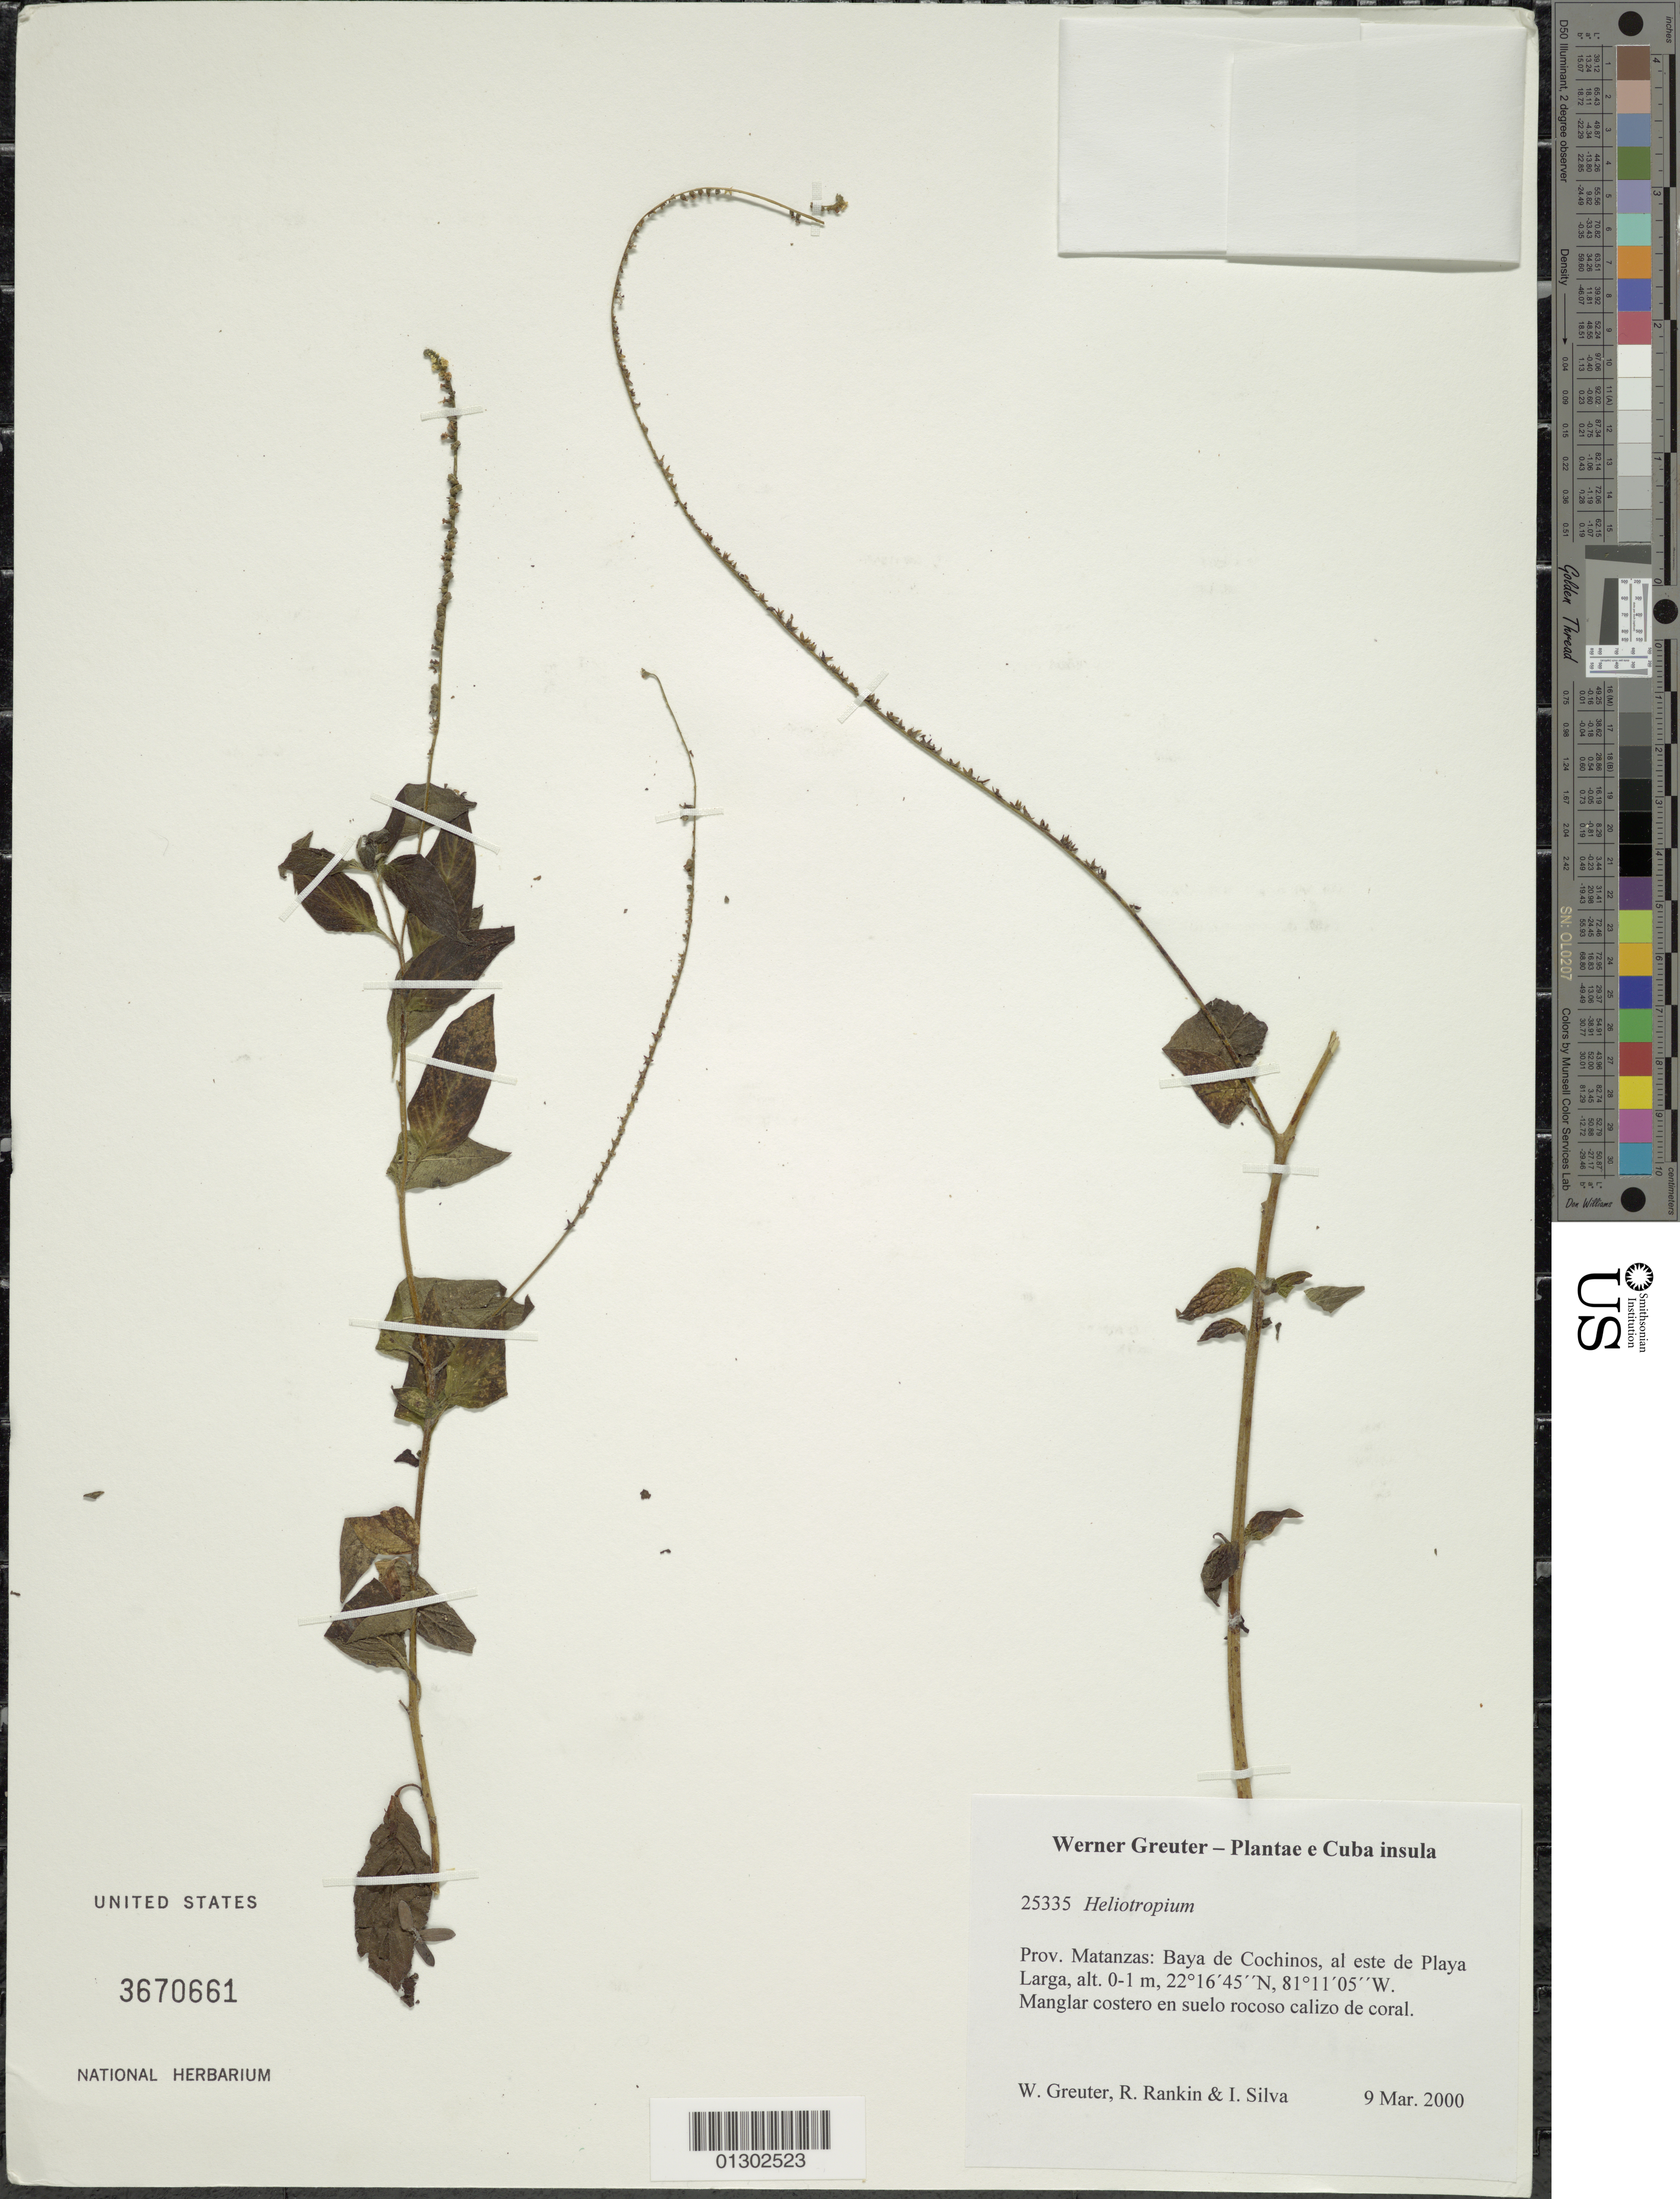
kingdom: Plantae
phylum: Tracheophyta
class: Magnoliopsida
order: Boraginales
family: Heliotropiaceae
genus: Heliotropium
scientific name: Heliotropium sp.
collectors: W. R. Greuter, R. Rankin Rodriguez & I. Silva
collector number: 25335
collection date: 2000-03-09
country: Cuba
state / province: Matanzas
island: Cuba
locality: Baya de Cochinos, al este de Playa Larga.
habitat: Manglar costero en suelo rocoso calizo de coral.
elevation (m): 0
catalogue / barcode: US 3670661